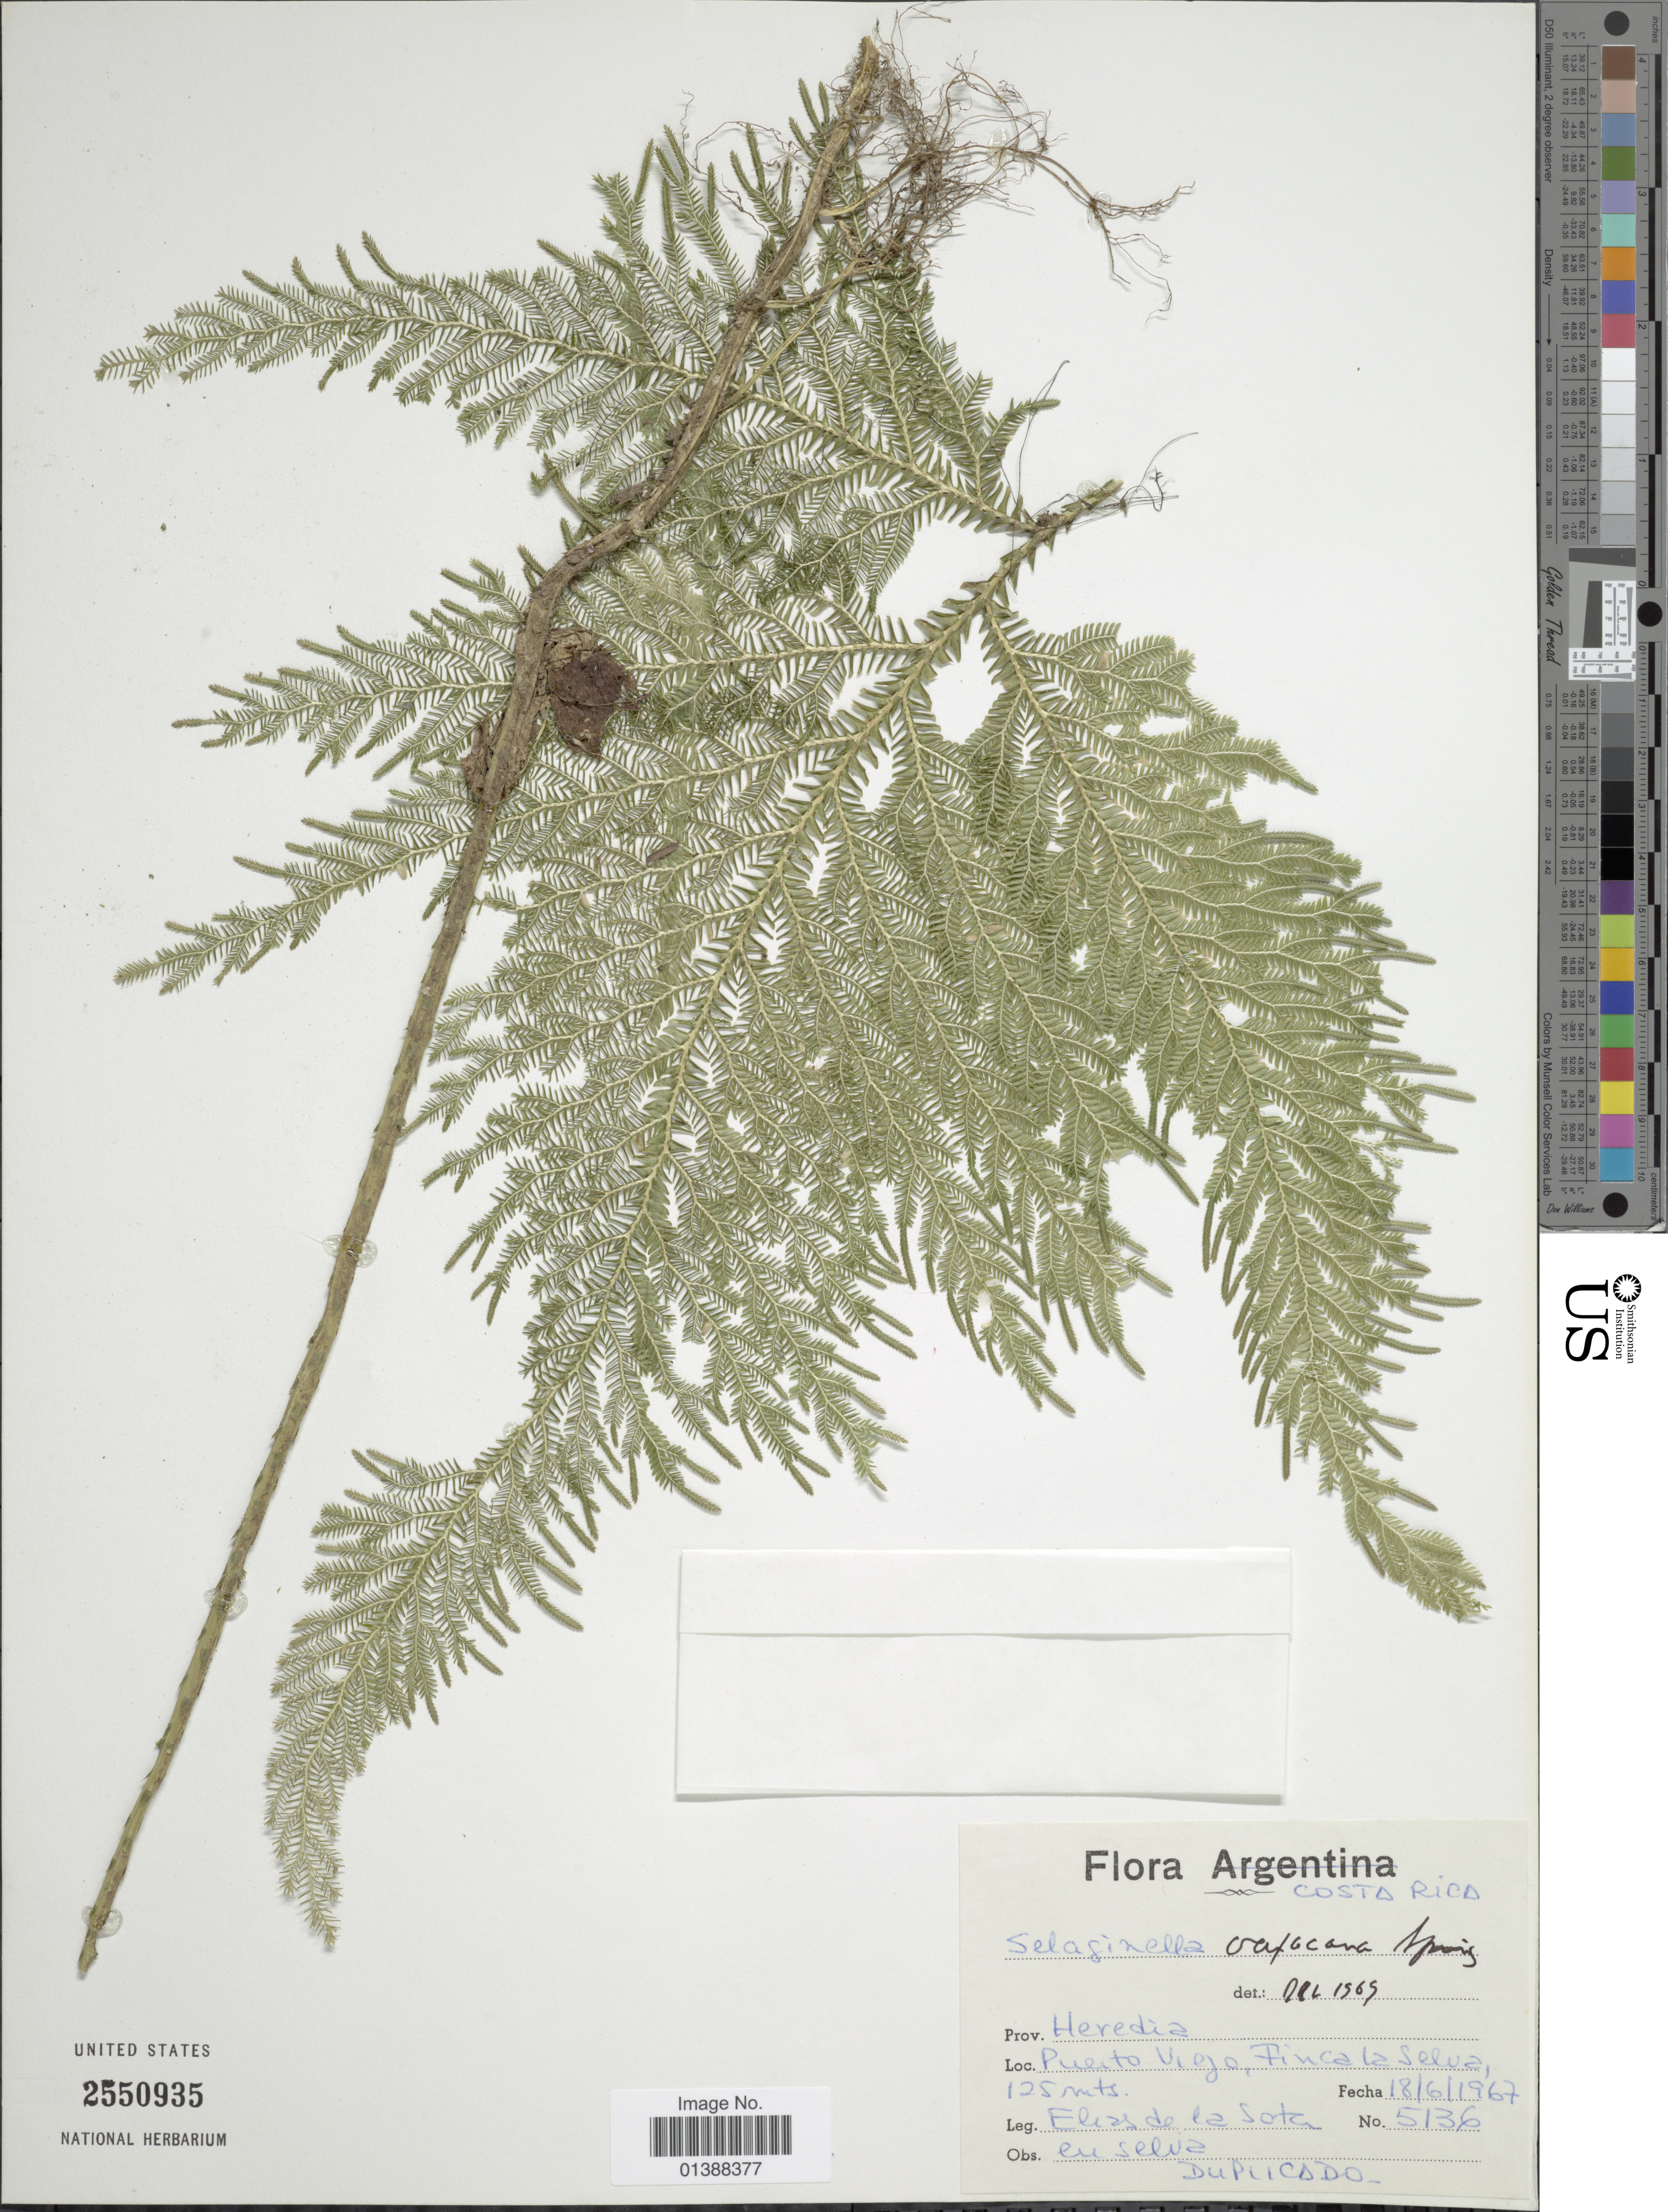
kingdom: Plantae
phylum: Tracheophyta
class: Lycopodiopsida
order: Selaginellales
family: Selaginellaceae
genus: Selaginella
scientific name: Selaginella oaxacana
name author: Spring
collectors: E. R. de la Sota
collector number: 5136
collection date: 1967-06-18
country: Costa Rica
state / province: Heredia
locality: Puerto Viejo, Finca la Selva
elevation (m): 125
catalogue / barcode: US 2550935